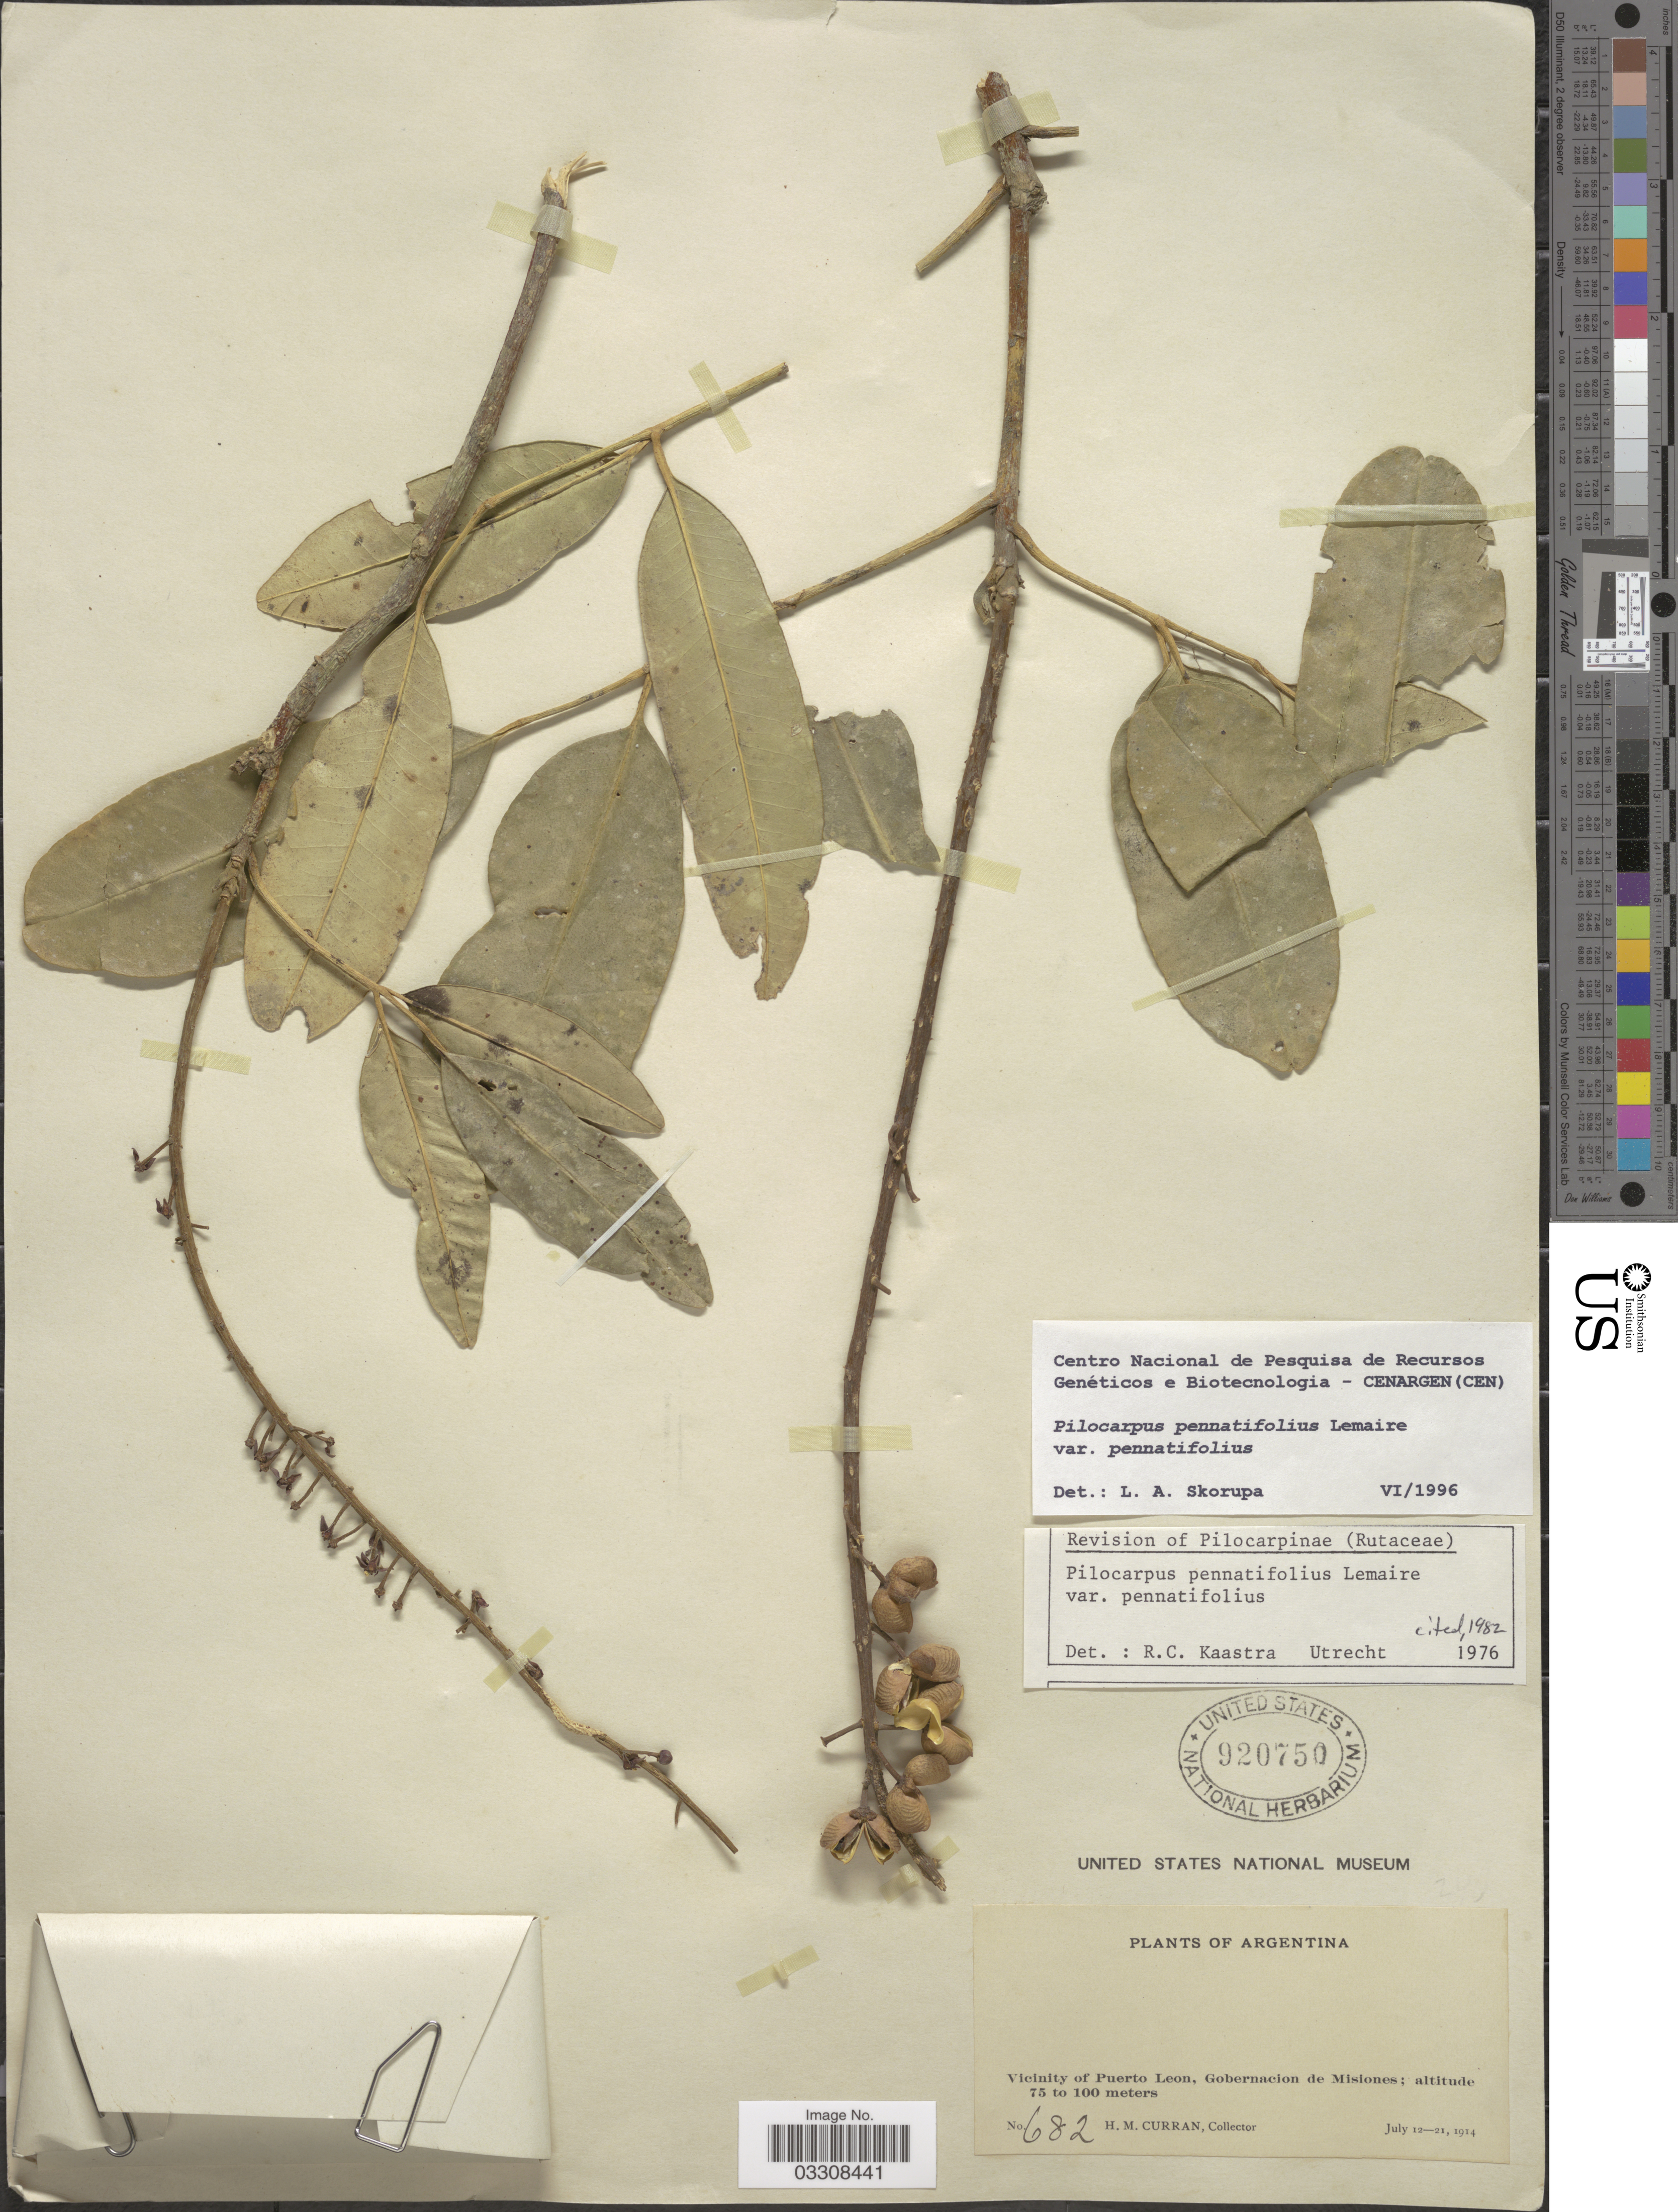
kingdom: Plantae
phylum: Tracheophyta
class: Magnoliopsida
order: Sapindales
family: Rutaceae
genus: Pilocarpus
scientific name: Pilocarpus pennatifolius var. pennatifolius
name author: Lem.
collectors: H. M. Curran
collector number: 682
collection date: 1914-07-12/1914-07-21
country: Argentina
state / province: Misiones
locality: Vicinity of Puerto Leon, Gobernacion de Misiones.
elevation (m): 75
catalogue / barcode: US 920750